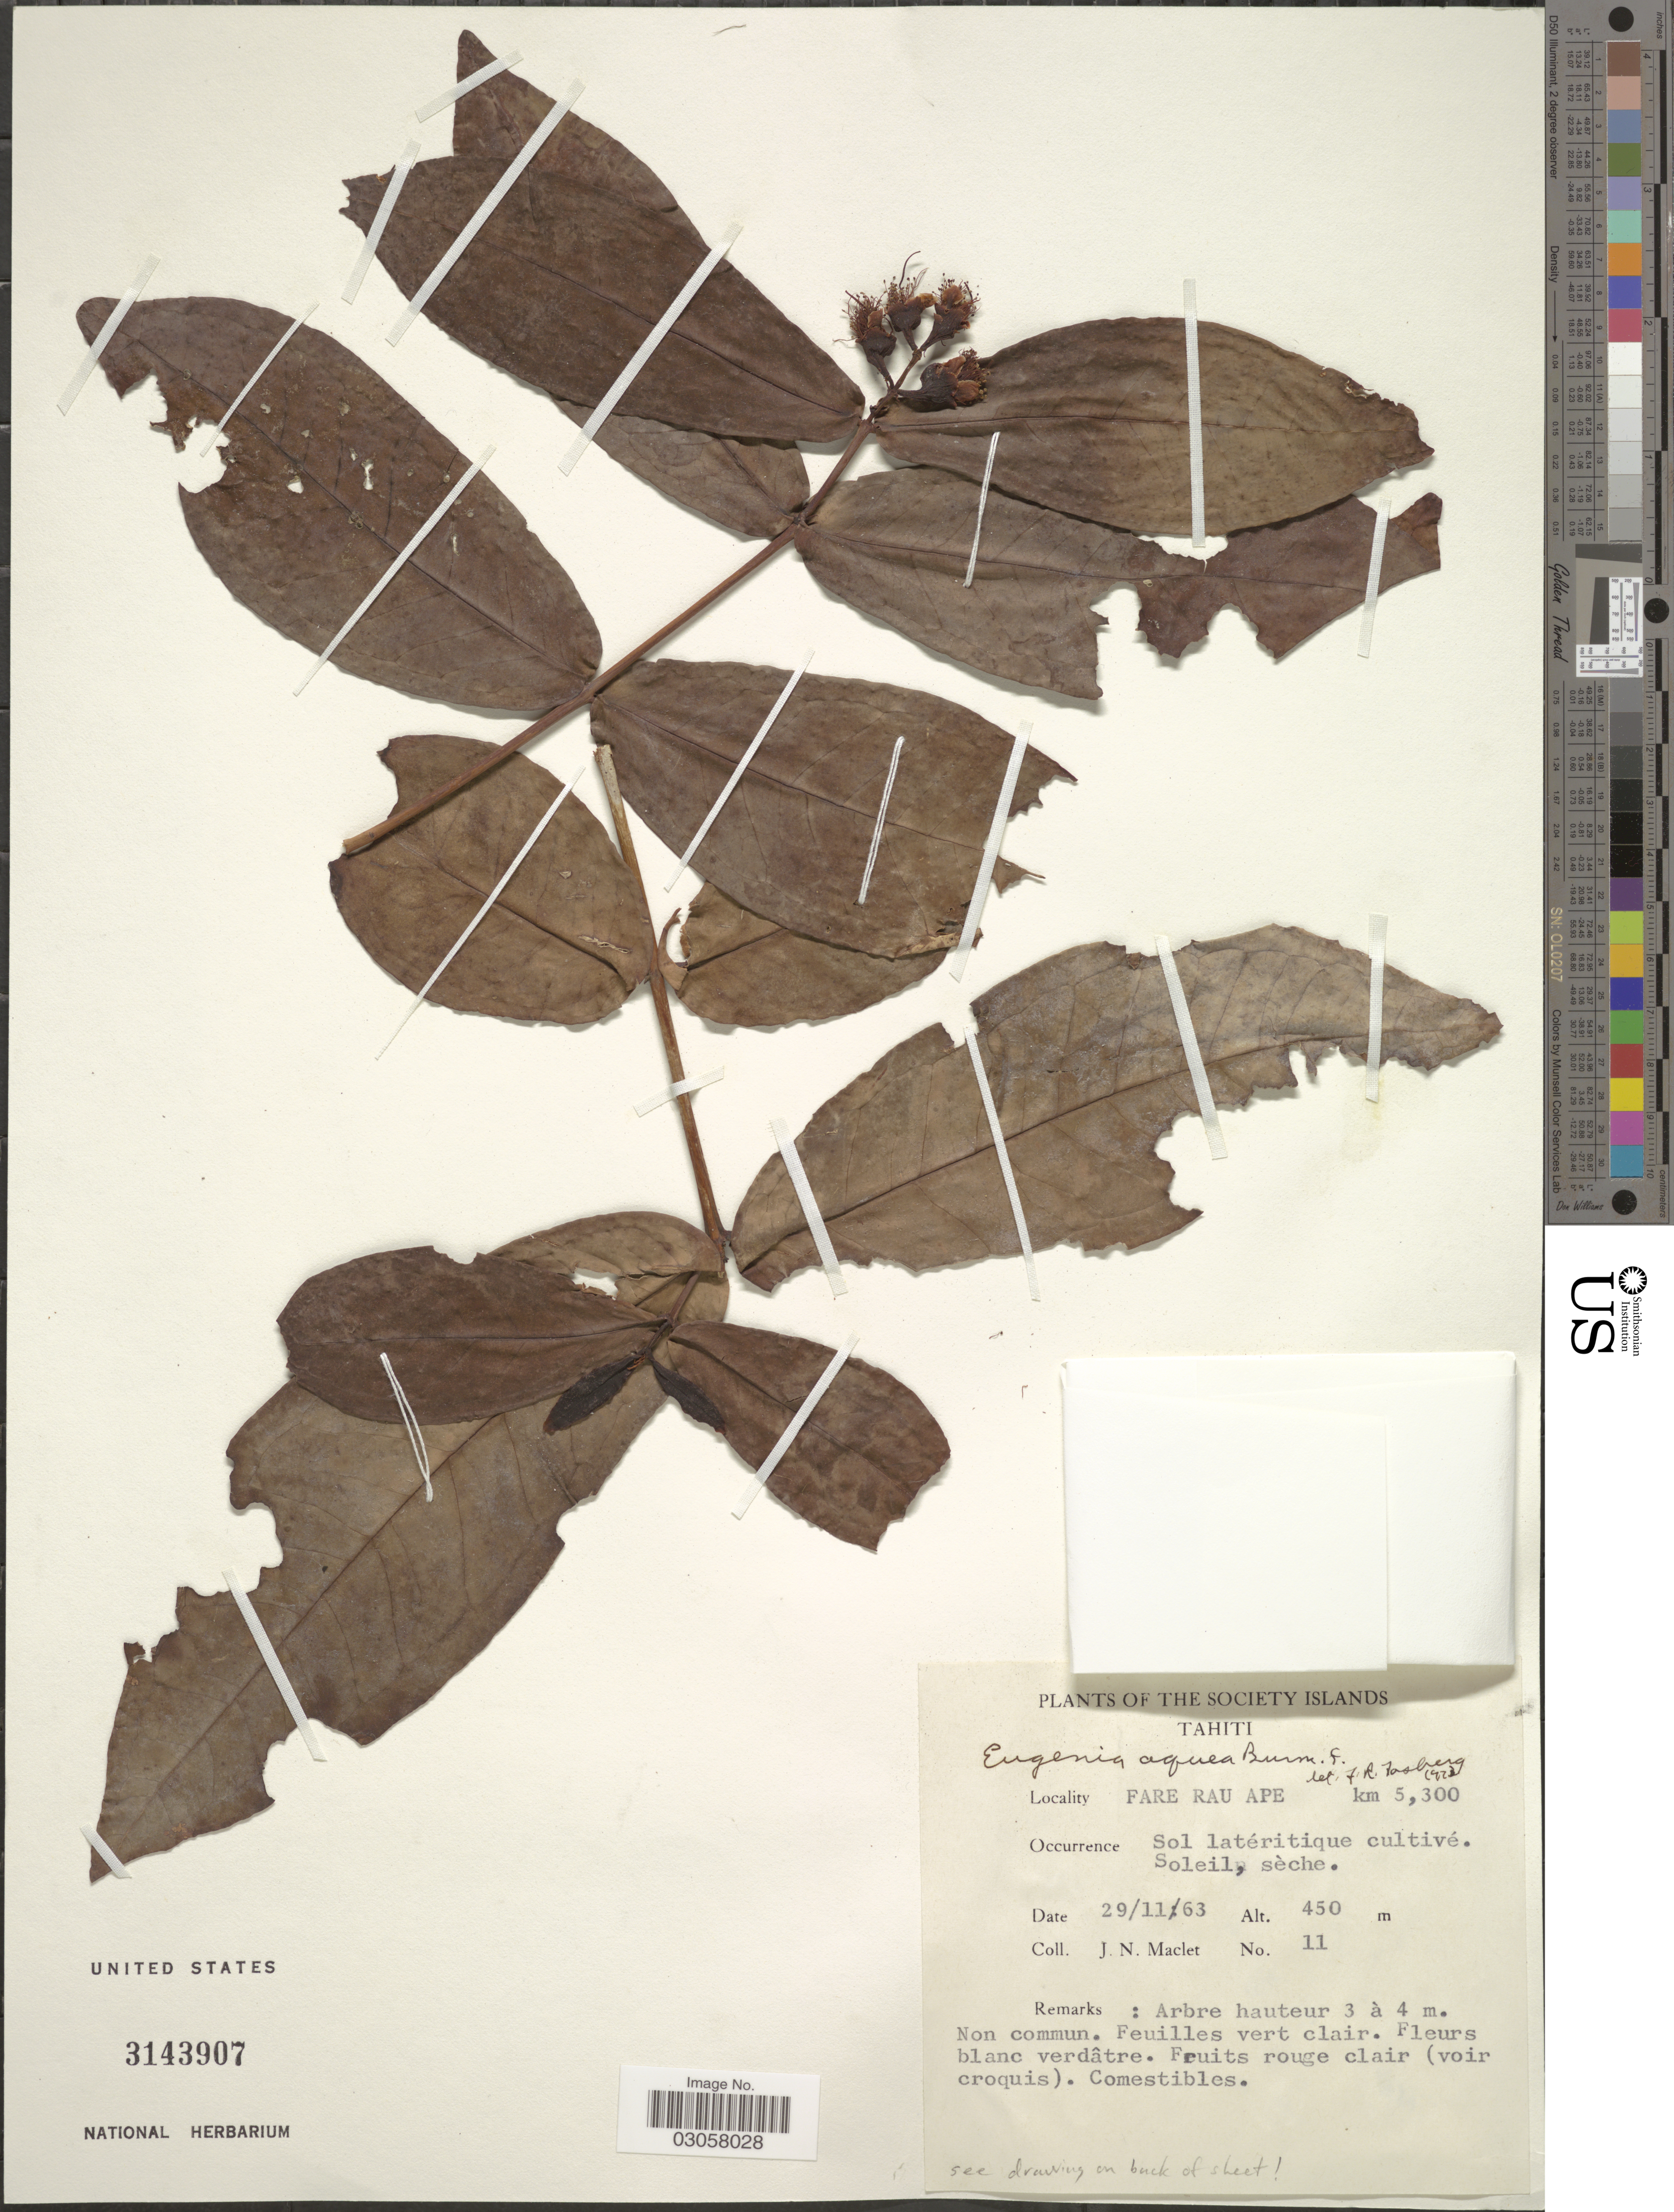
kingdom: Plantae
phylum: Tracheophyta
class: Magnoliopsida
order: Myrtales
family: Myrtaceae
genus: Syzygium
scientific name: Syzygium aqueum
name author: (Burm. f.) Altson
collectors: J. Maclet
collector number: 11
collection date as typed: Transcribed d/m/y: 29/11/63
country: French Polynesia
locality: Society Islands. Tahiti. Fare Rau Ape km 5,300.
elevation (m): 450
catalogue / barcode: US 3143907